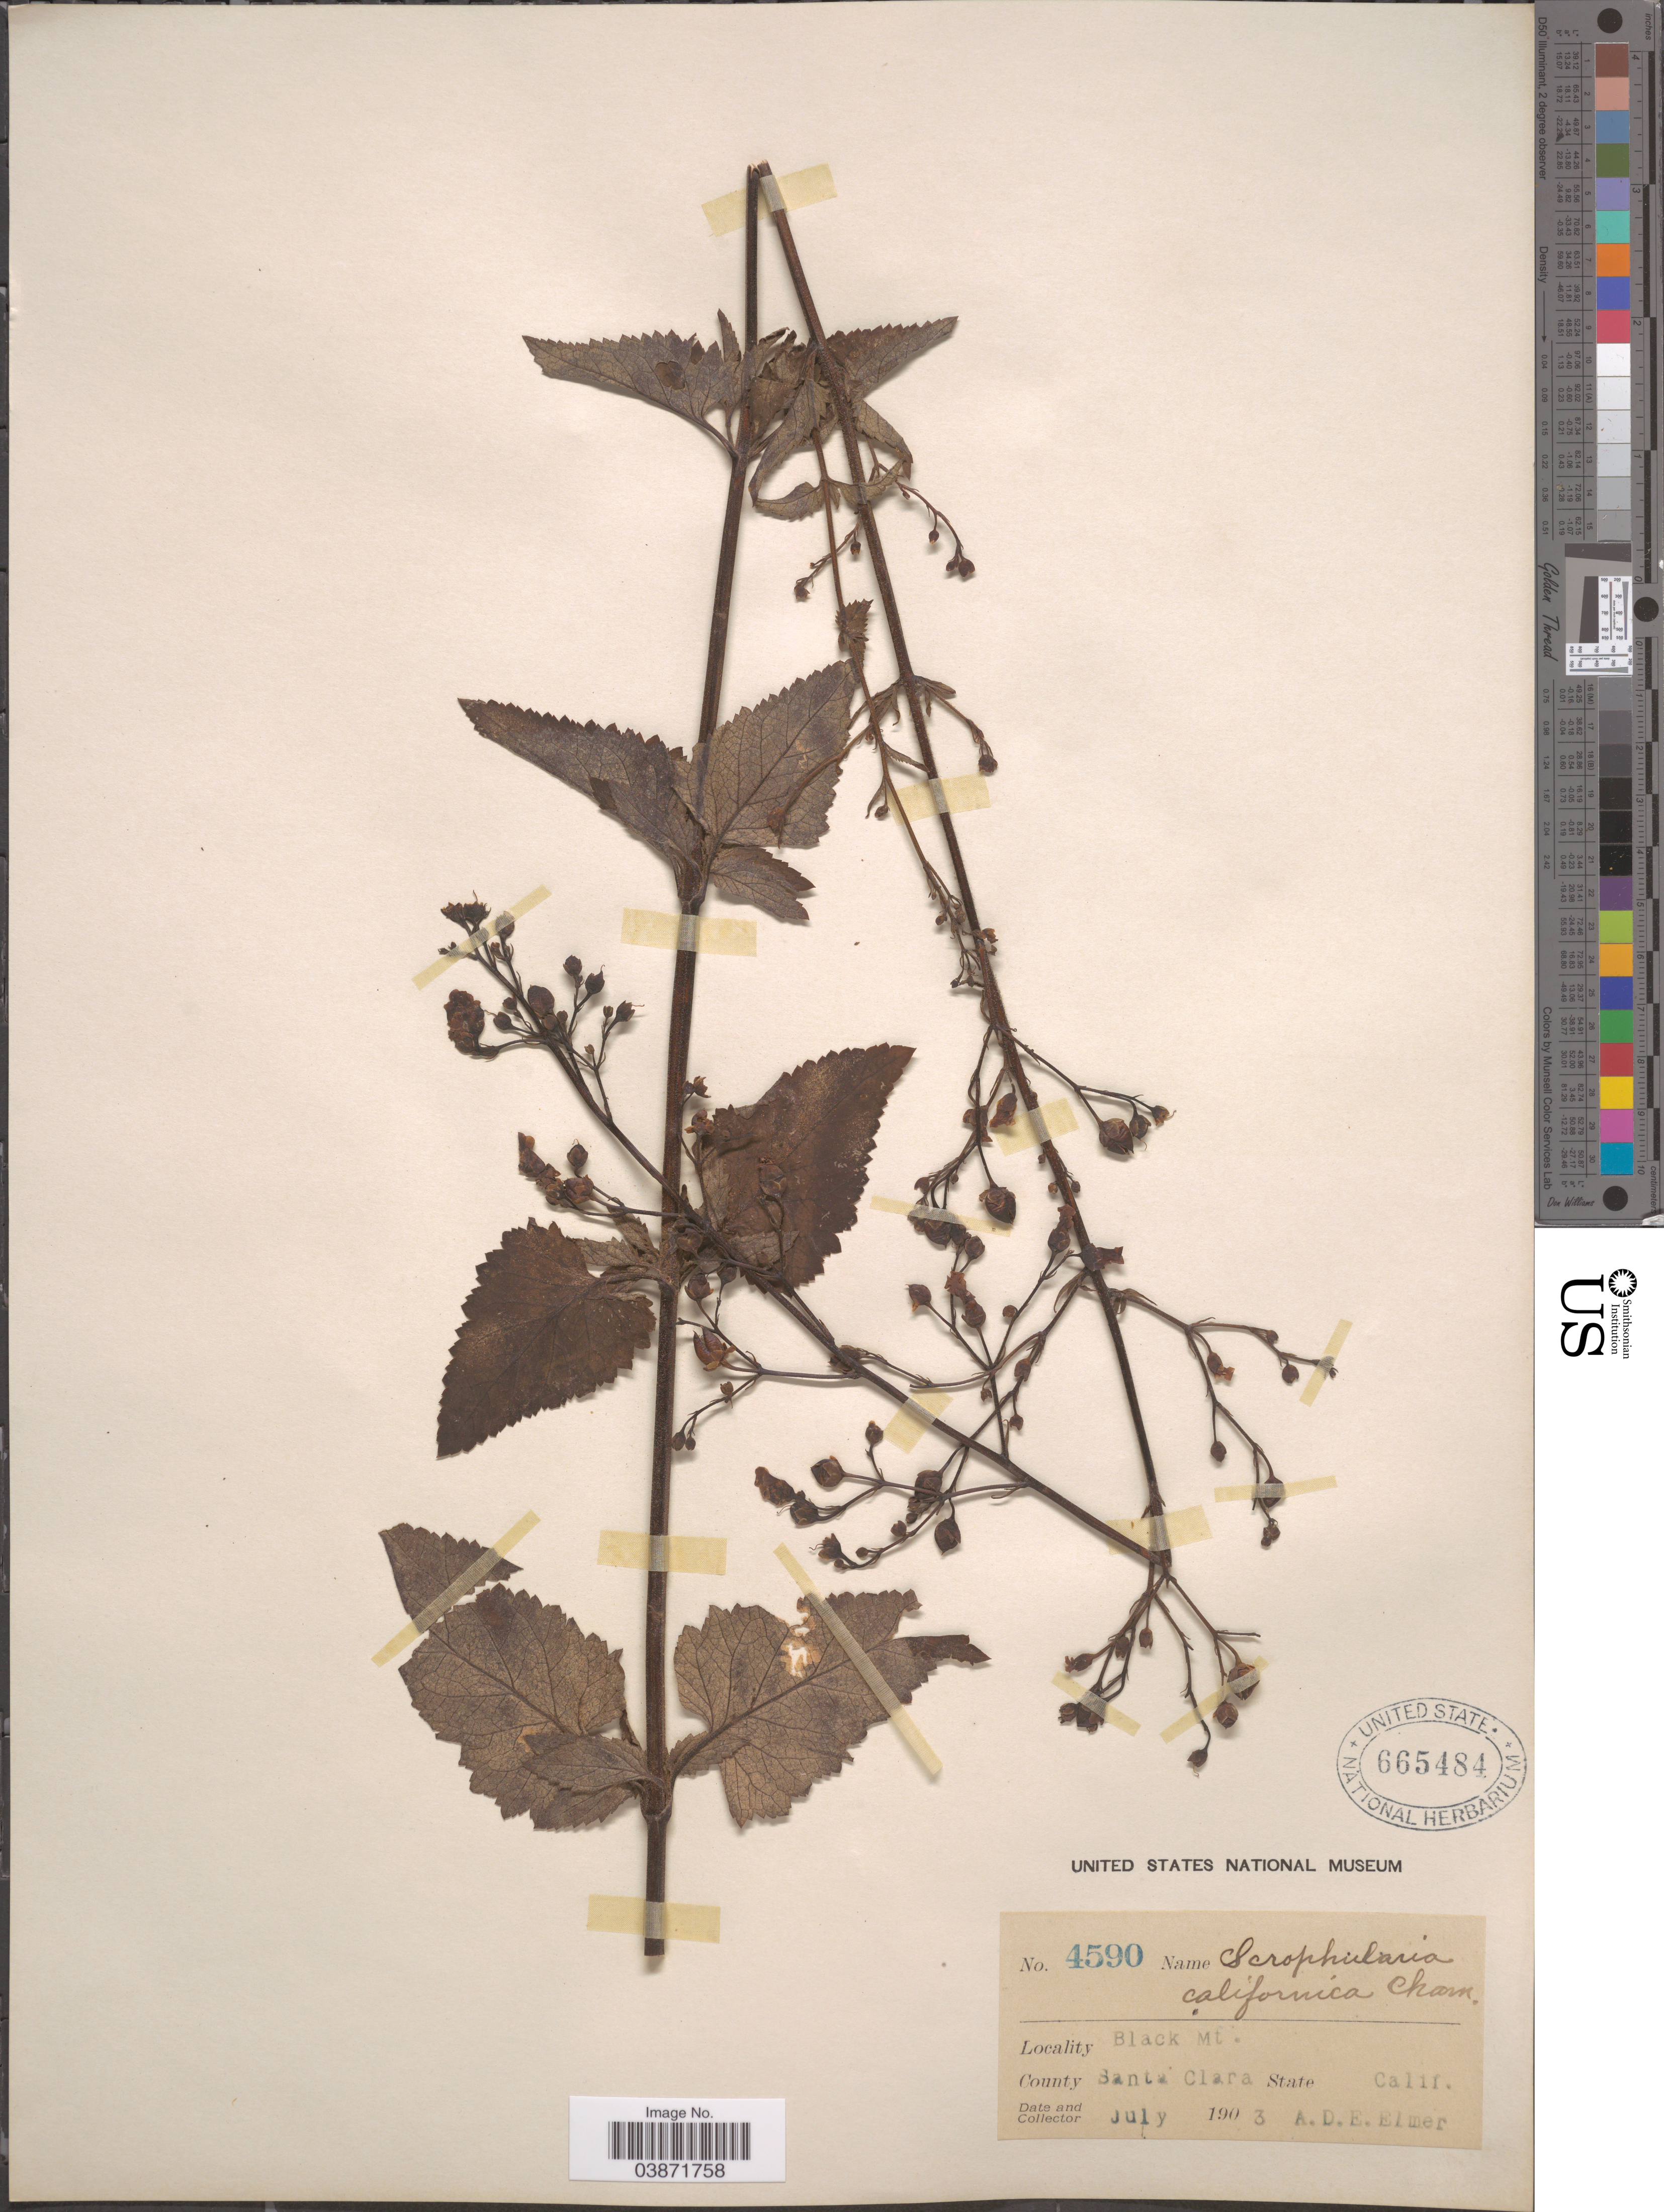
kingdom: Plantae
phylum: Tracheophyta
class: Magnoliopsida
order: Lamiales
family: Scrophulariaceae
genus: Scrophularia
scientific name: Scrophularia californica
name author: Cham. & Schltdl.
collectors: A. D. E. Elmer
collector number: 4590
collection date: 1903-07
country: United States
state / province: California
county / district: Santa Clara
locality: Black Mt. County Santa Clara.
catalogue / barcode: US 665484